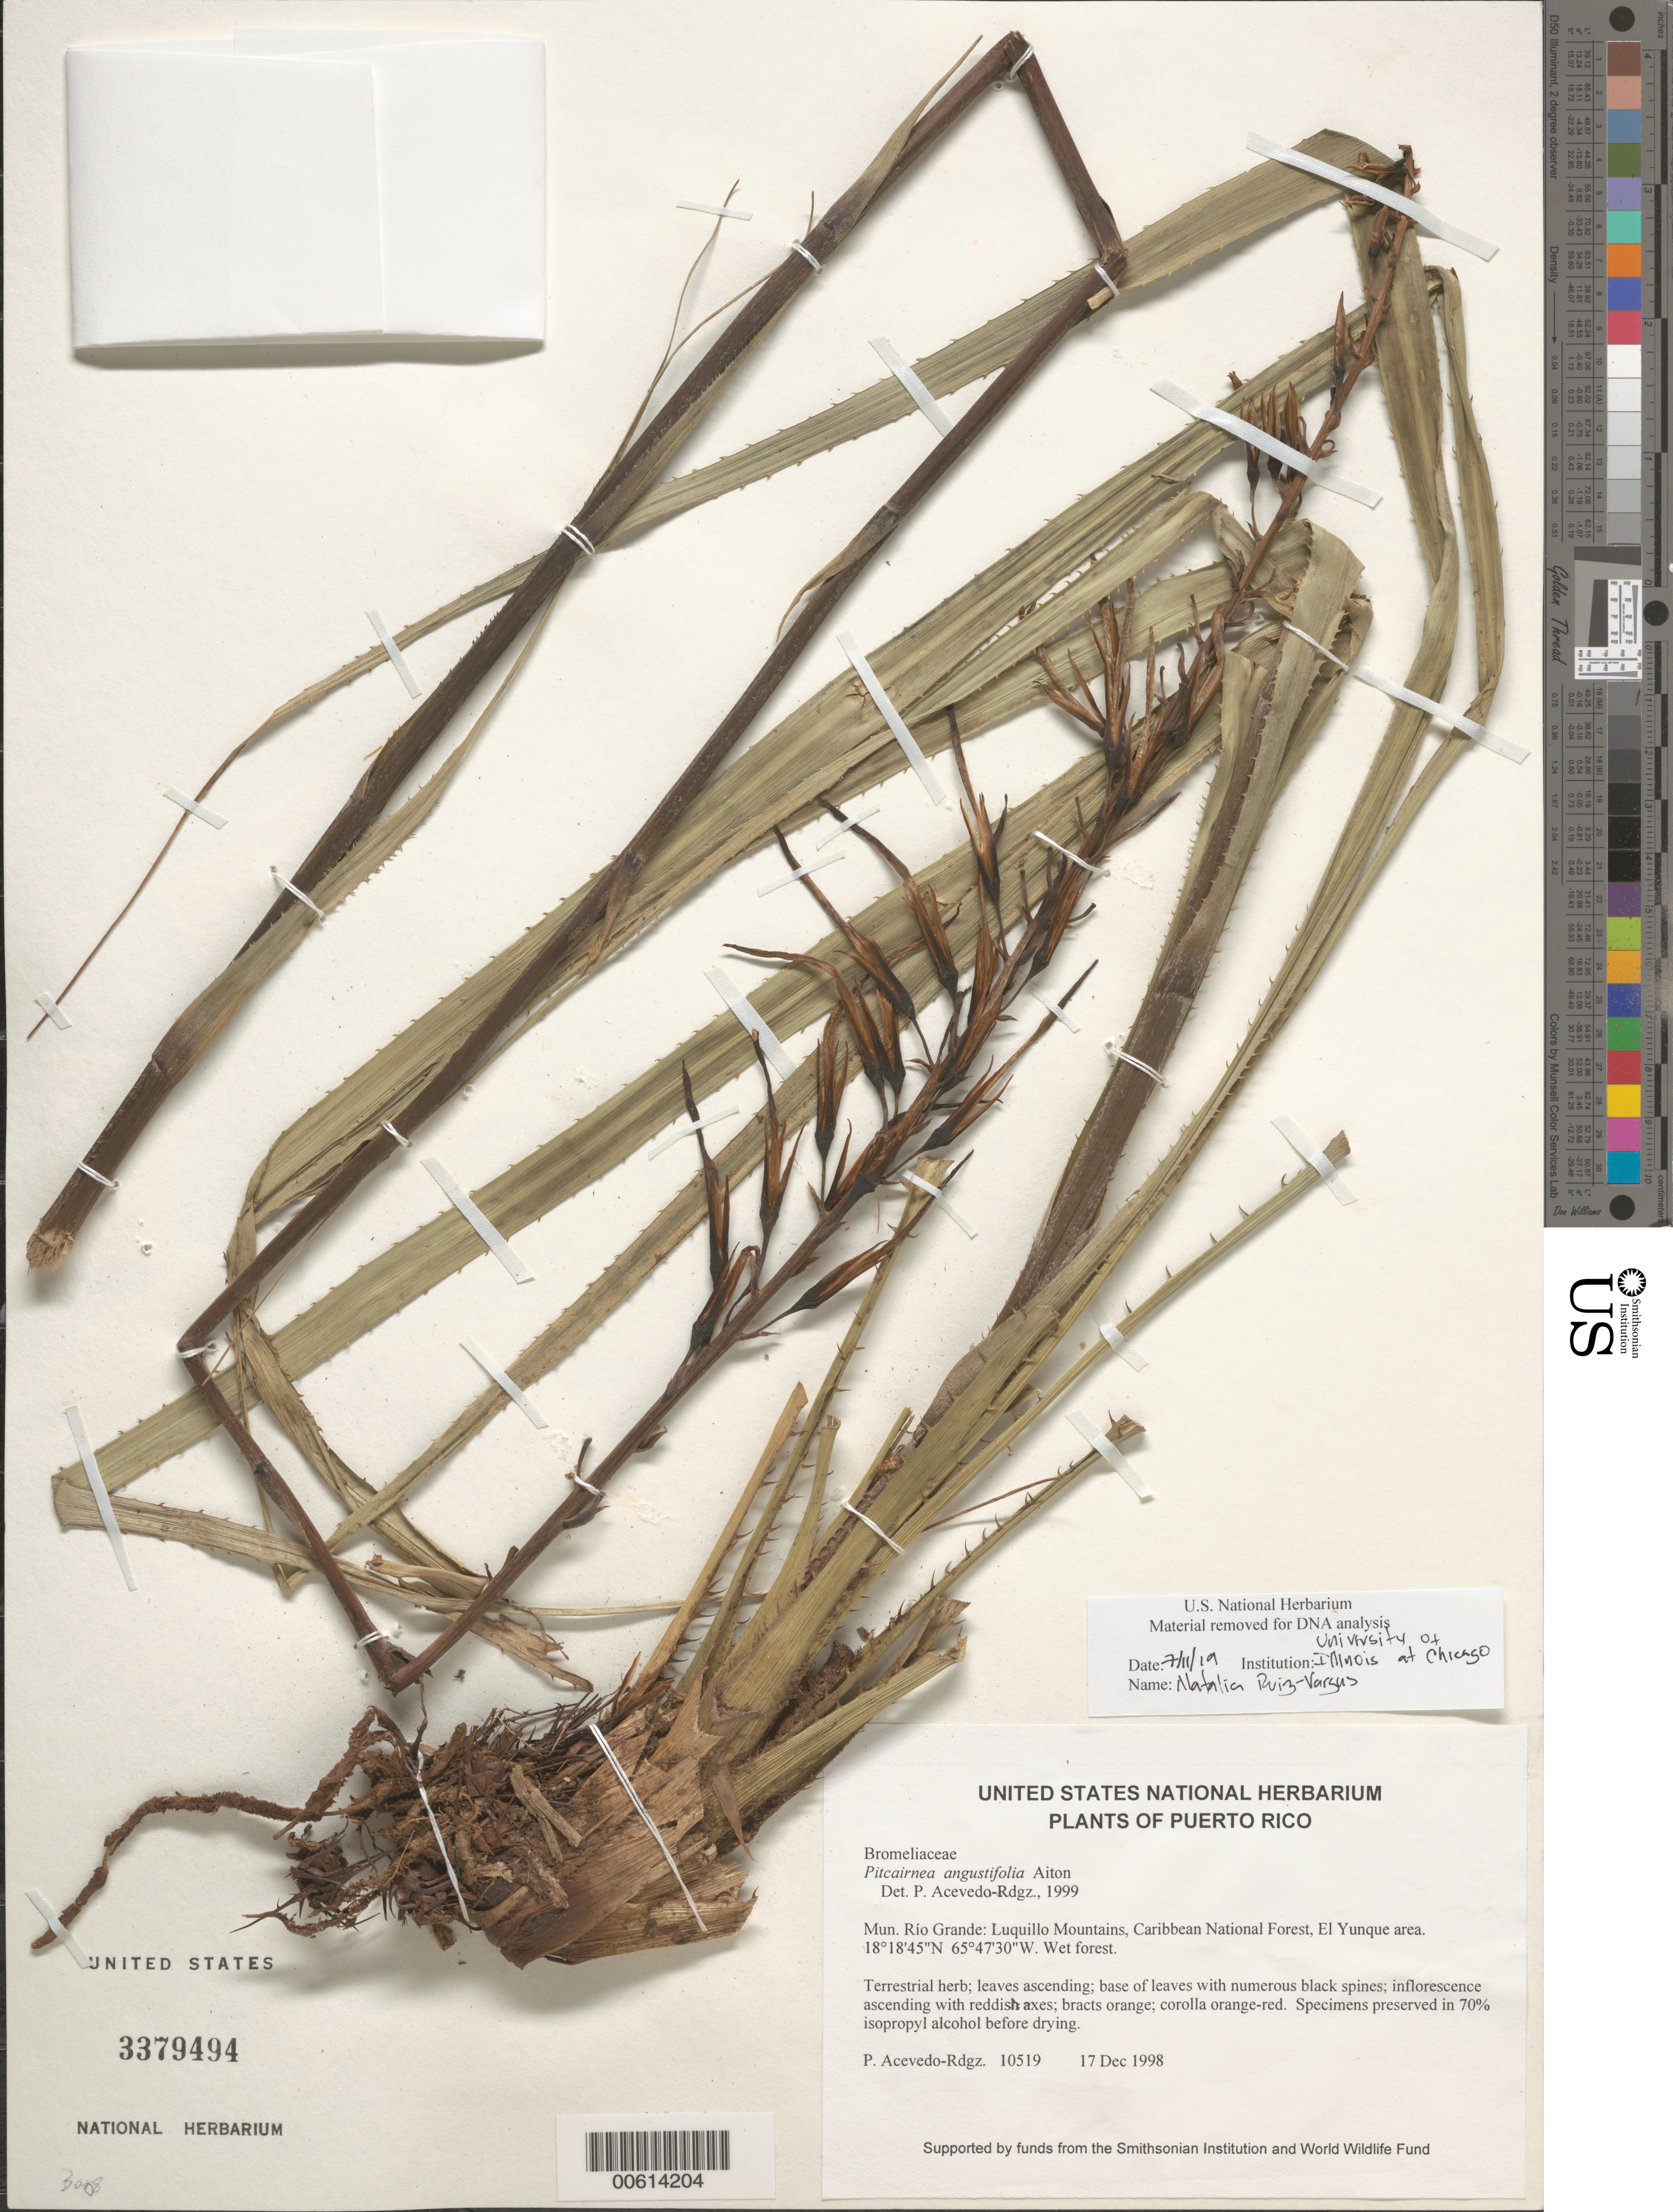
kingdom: Plantae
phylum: Tracheophyta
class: Liliopsida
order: Poales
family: Bromeliaceae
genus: Pitcairnia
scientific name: Pitcairnia angustifolia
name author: Sol. ex Aiton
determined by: Acevedo-Rodríguez, P., (BOT), Smithsonian Institution - National Museum of Natural History (UNITED STATES)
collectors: P. Acevedo-Rodr.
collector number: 10519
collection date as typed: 17 Dec 1998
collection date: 1998-12-17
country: Puerto Rico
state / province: Río Grande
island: Puerto Rico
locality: Río Grande: Luquillo Mountains, Caribbean National Forest, El Yunque area.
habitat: Wet forest.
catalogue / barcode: US 3379494